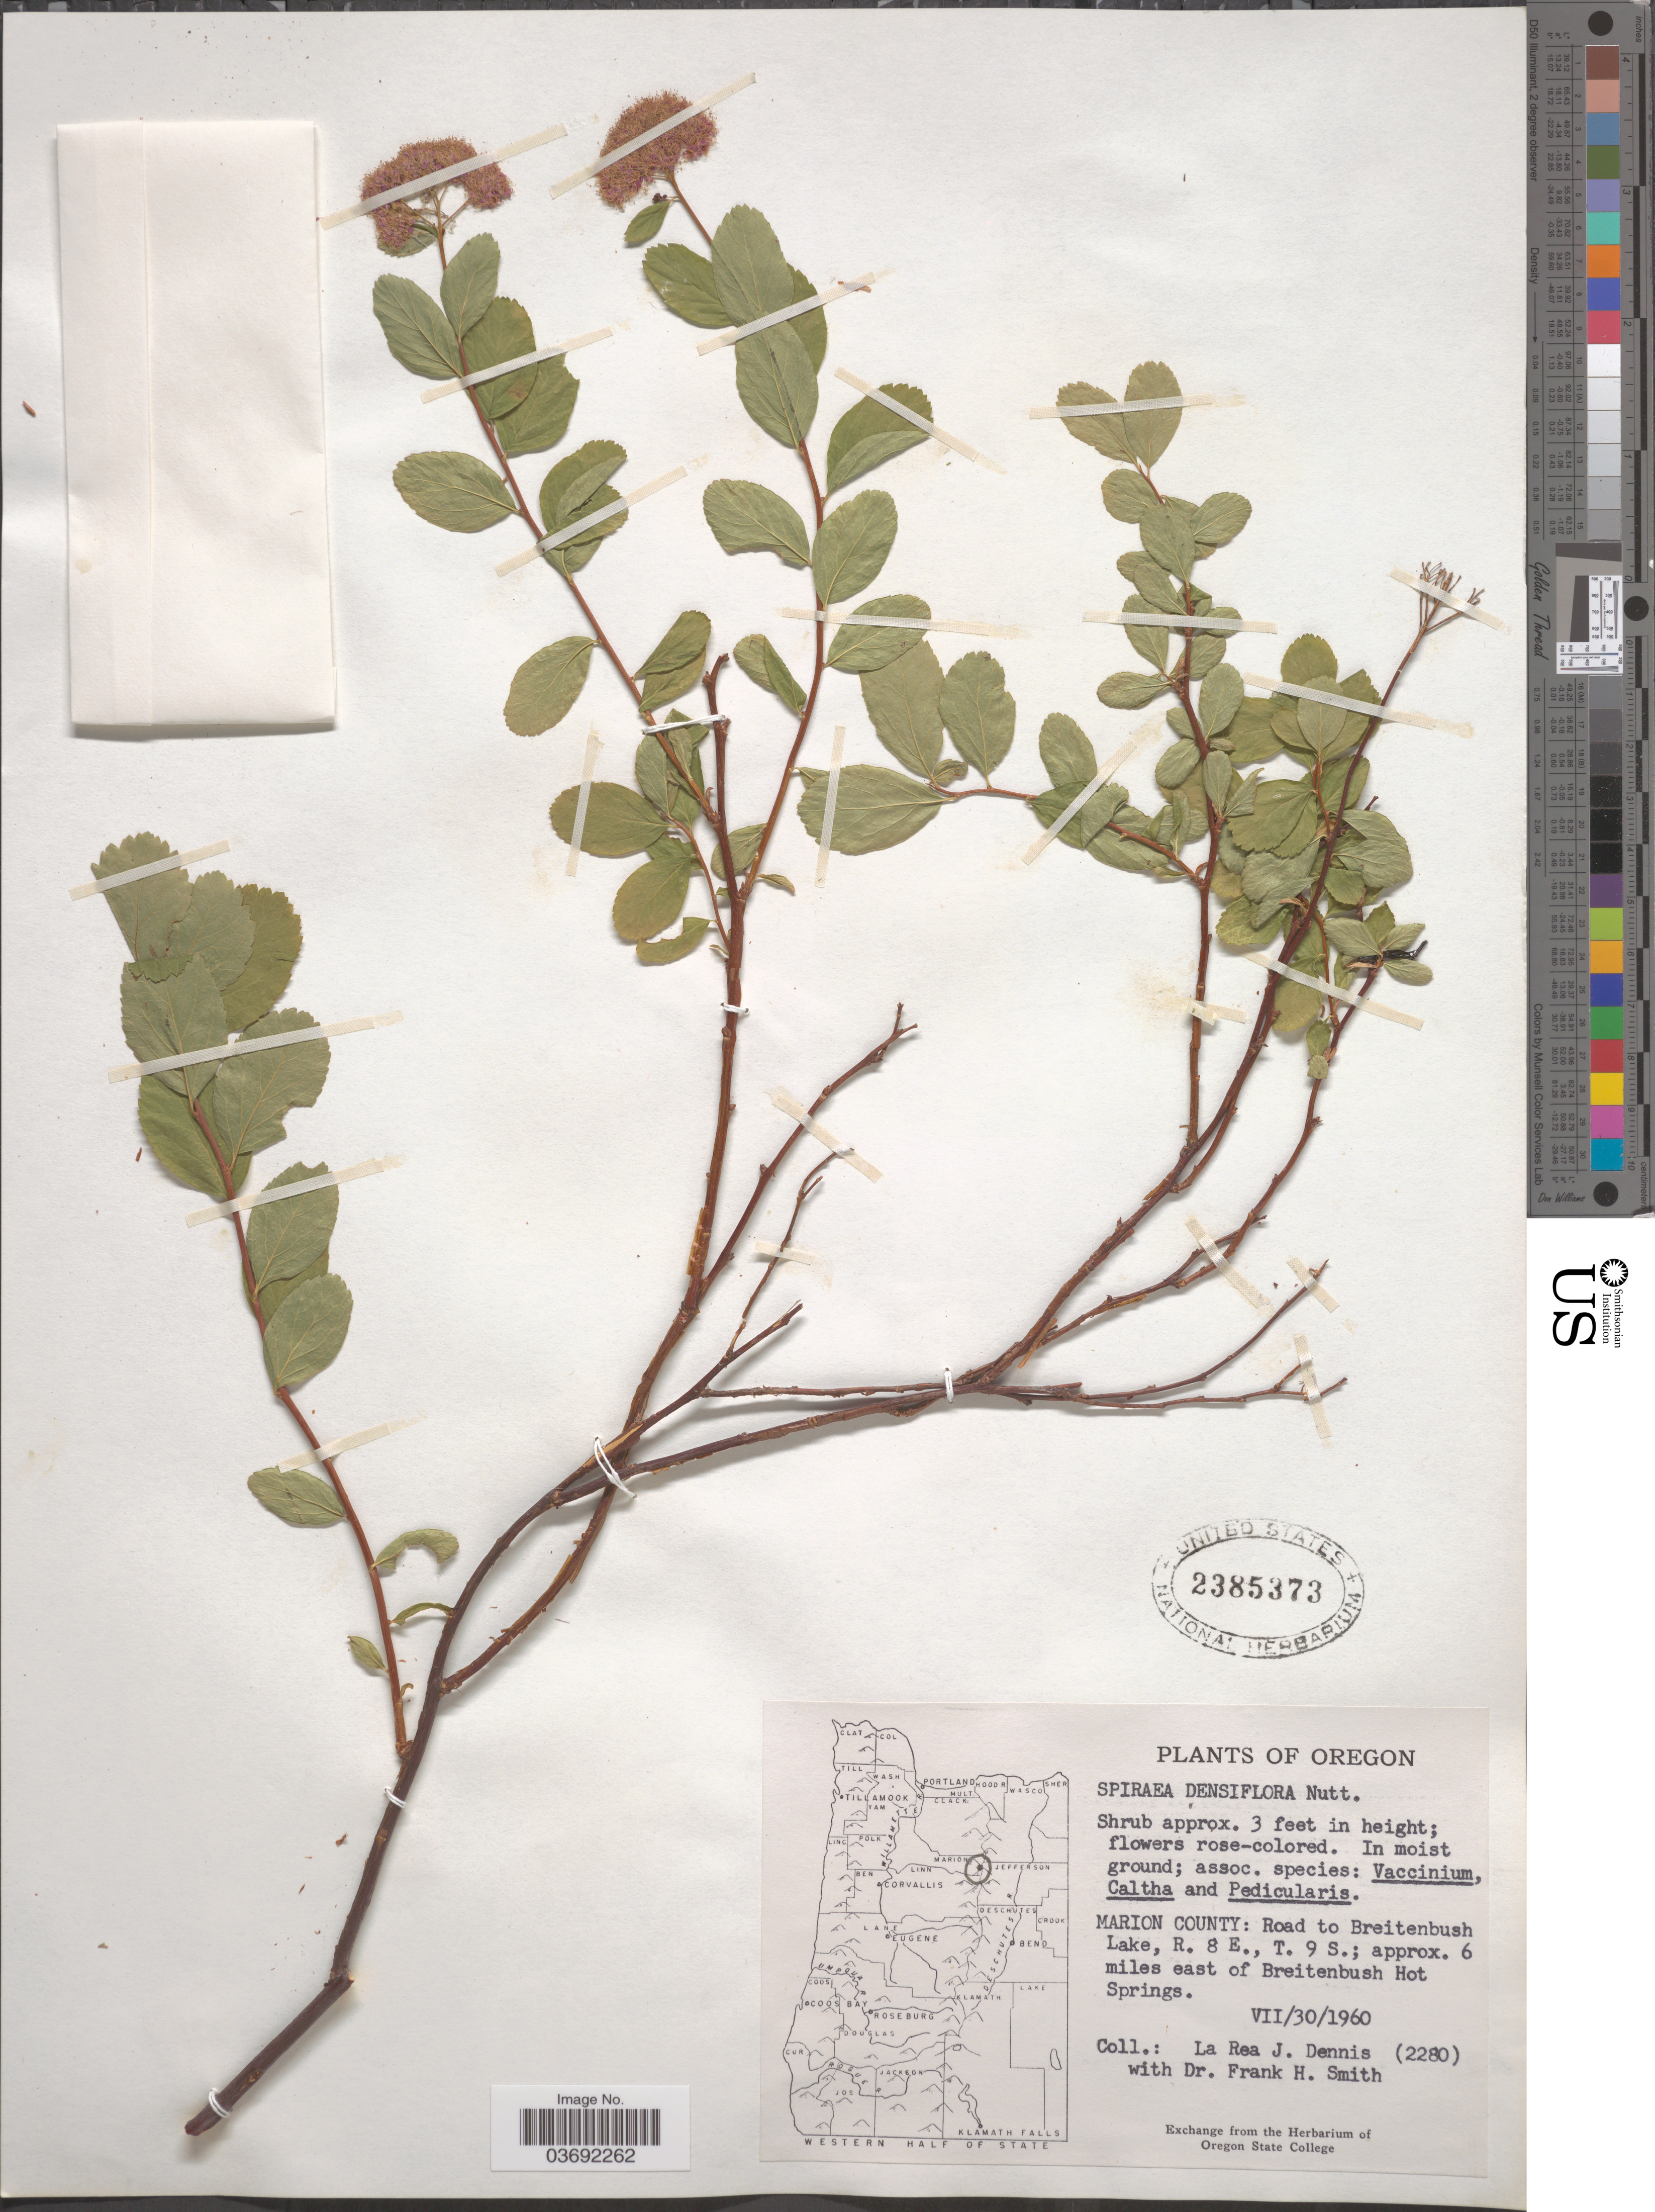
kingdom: Plantae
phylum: Tracheophyta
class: Magnoliopsida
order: Rosales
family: Rosaceae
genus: Spiraea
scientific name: Spiraea densiflora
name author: Nutt. ex Greenm.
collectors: L. Dennis & F. Smith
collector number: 2280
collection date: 1960-07-30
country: United States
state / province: Oregon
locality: Marion County: Road to Breitenbush Lake, R. 8 R., T. 9 S.; approx. 6 miles east of Breitenbush Hot Springs.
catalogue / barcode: US 2385373